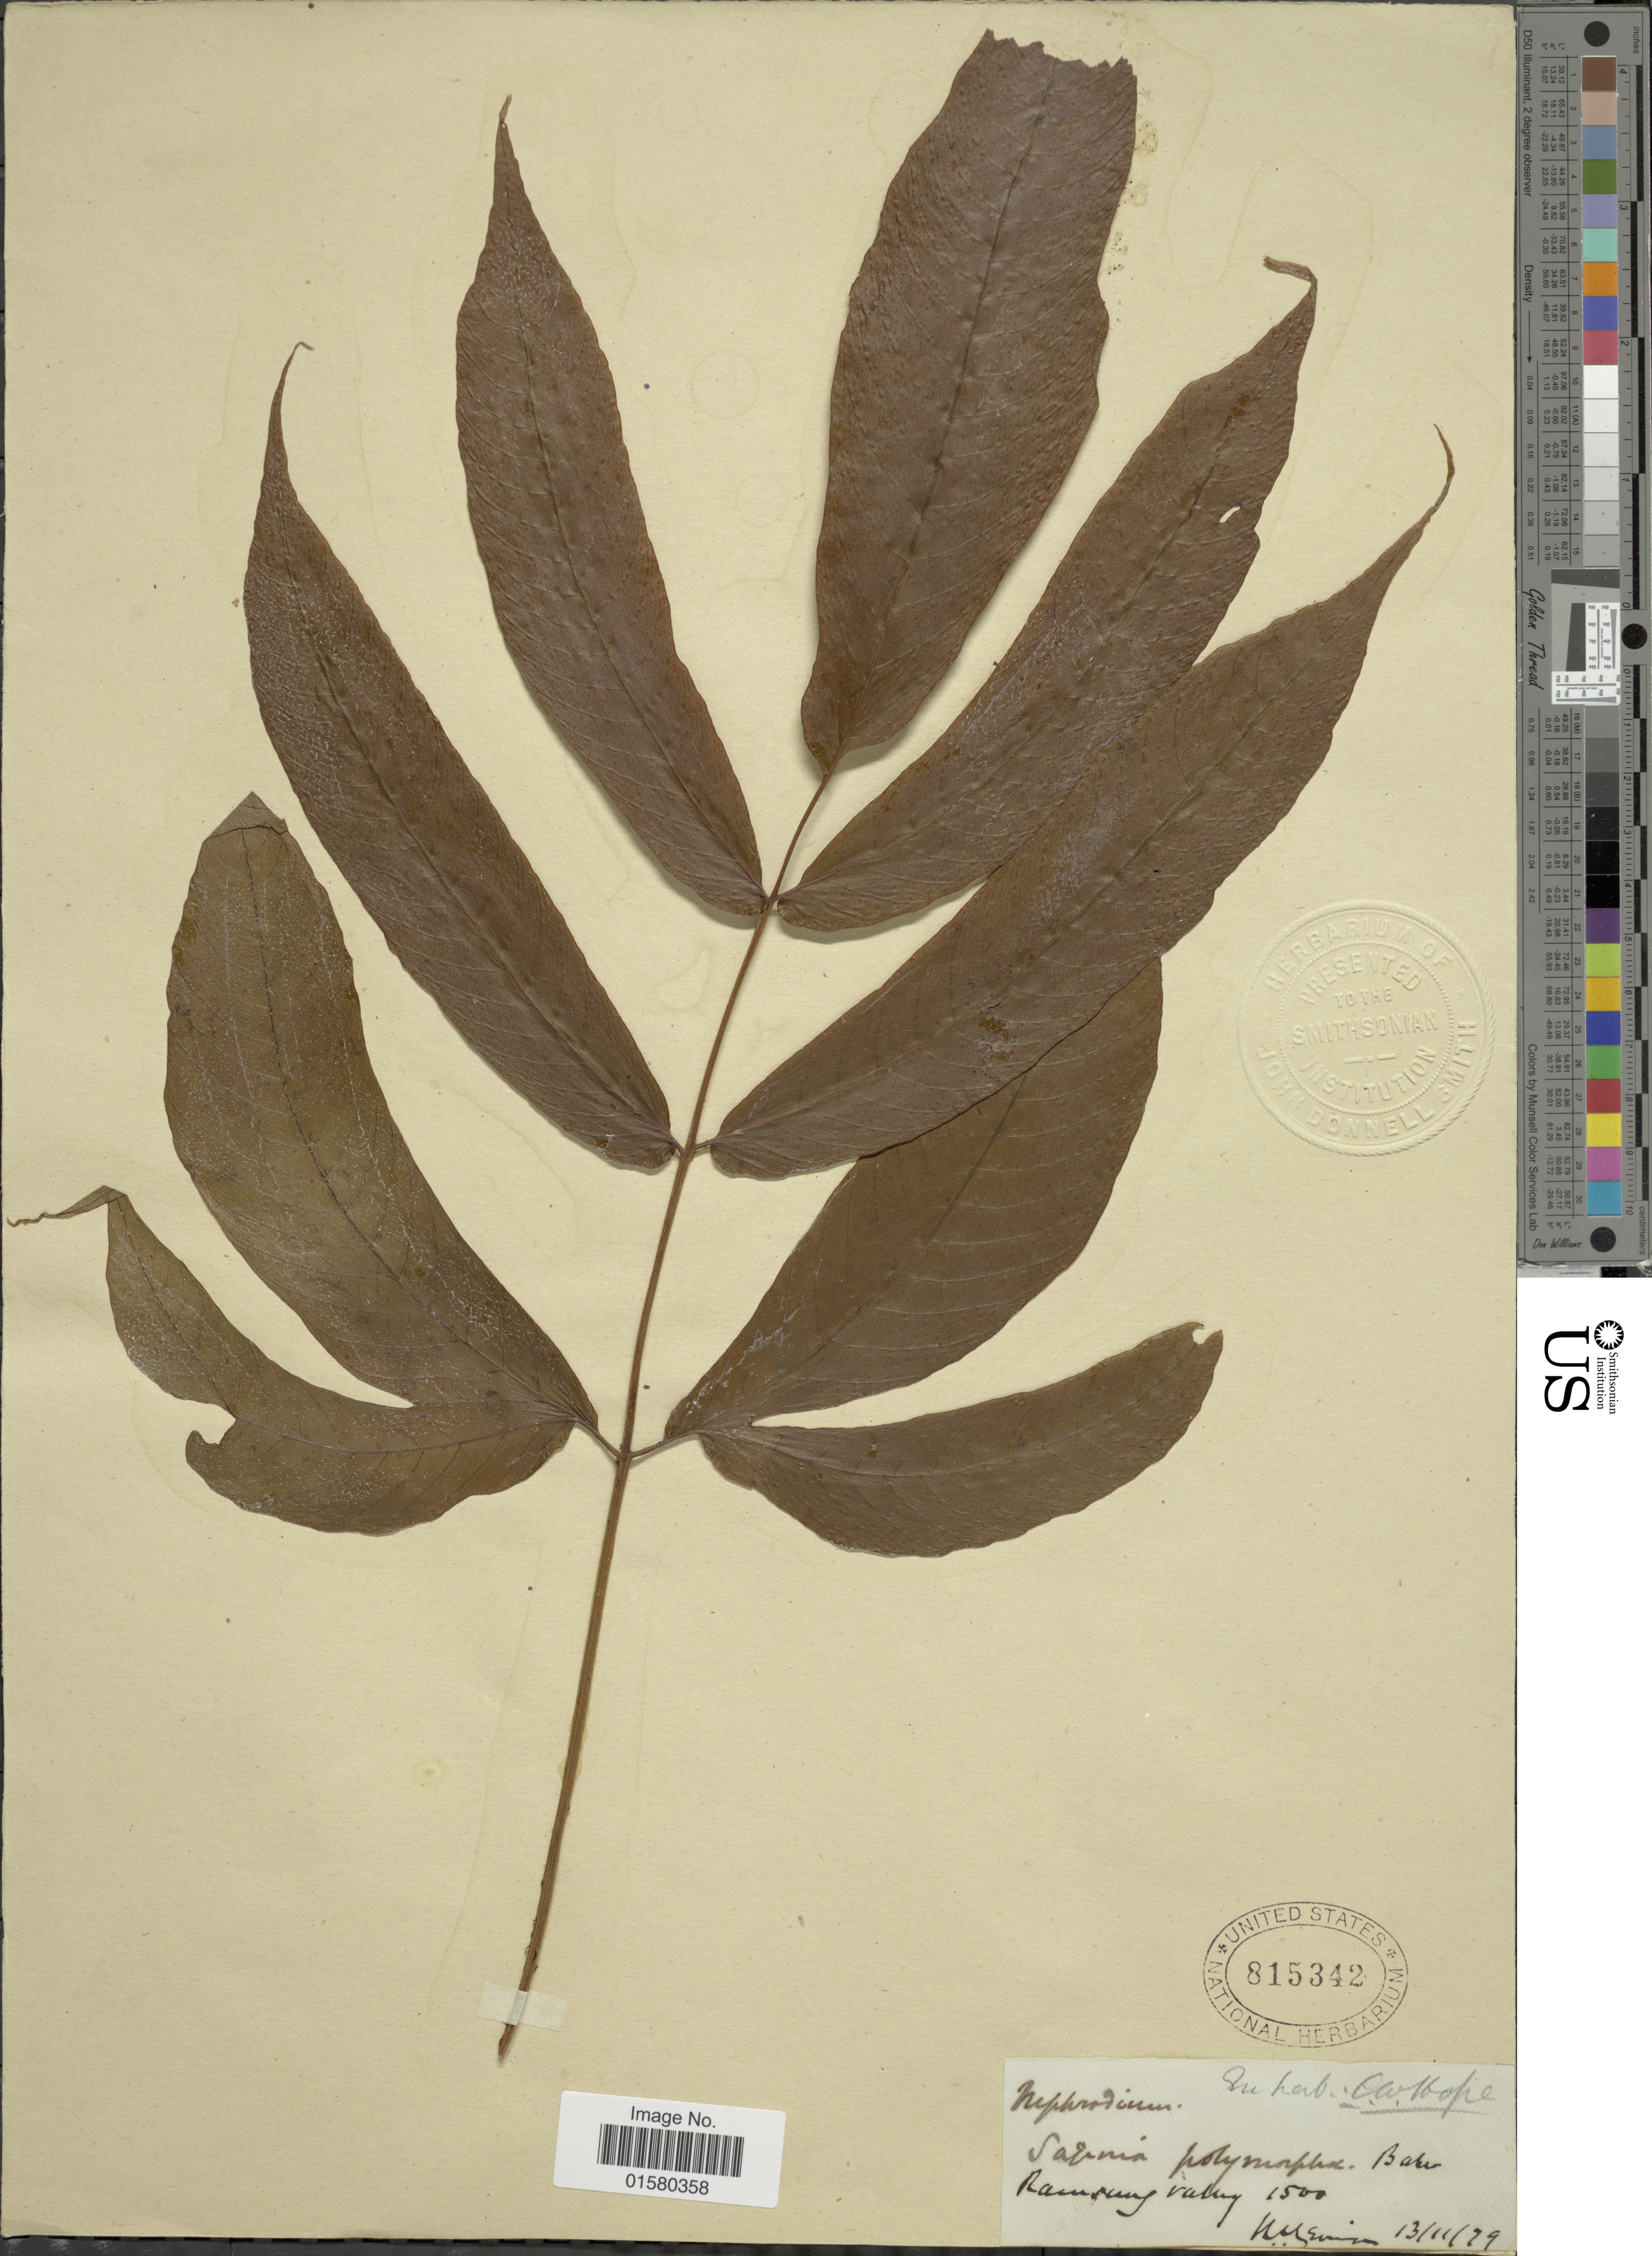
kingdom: Plantae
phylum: Tracheophyta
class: Polypodiopsida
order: Polypodiales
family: Tectariaceae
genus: Tectaria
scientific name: Tectaria polymorpha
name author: (Wall. ex Hook.) Copel.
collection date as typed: Transcribed d/m/y: 13/11/79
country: Nepal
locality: Ramsung Valley [interpreted]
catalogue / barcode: US 815342